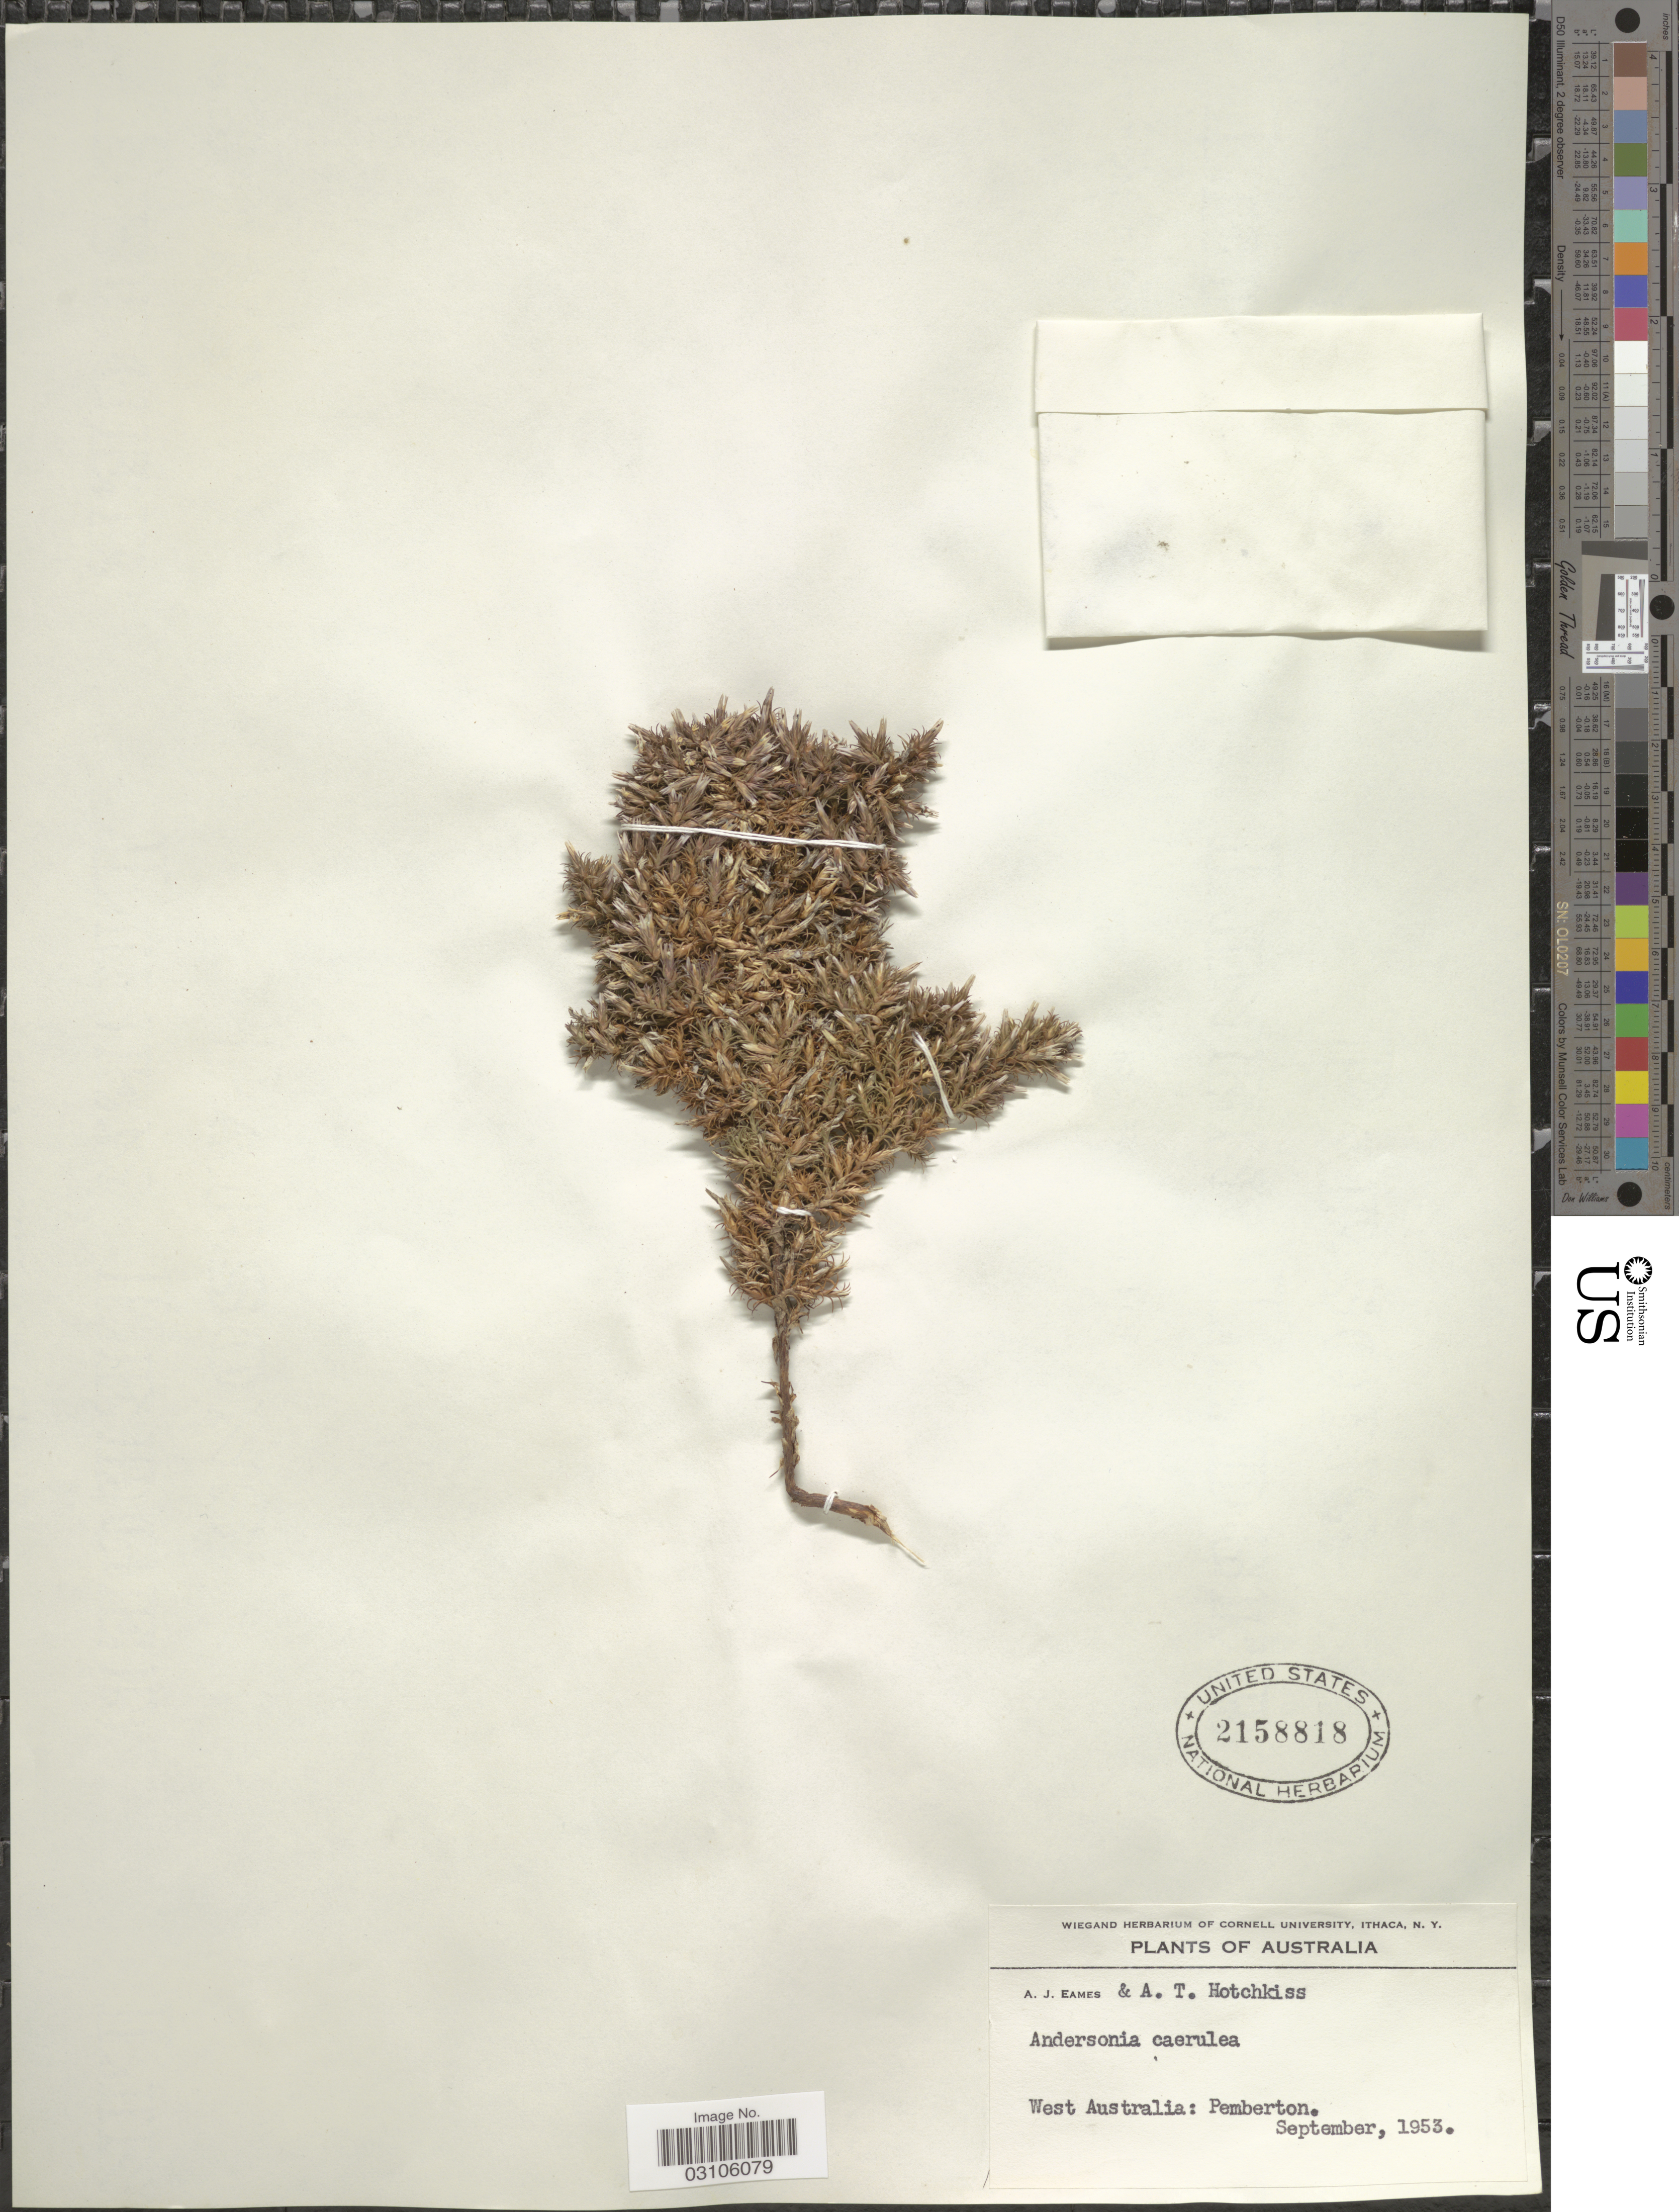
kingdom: Plantae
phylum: Tracheophyta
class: Magnoliopsida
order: Ericales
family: Ericaceae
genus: Andersonia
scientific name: Andersonia caerulea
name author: R. Br.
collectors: A. J. Eames & A. Hotchkiss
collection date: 1953-09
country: Australia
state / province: Western Australia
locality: West Australia: Pemberton.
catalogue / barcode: US 2158818